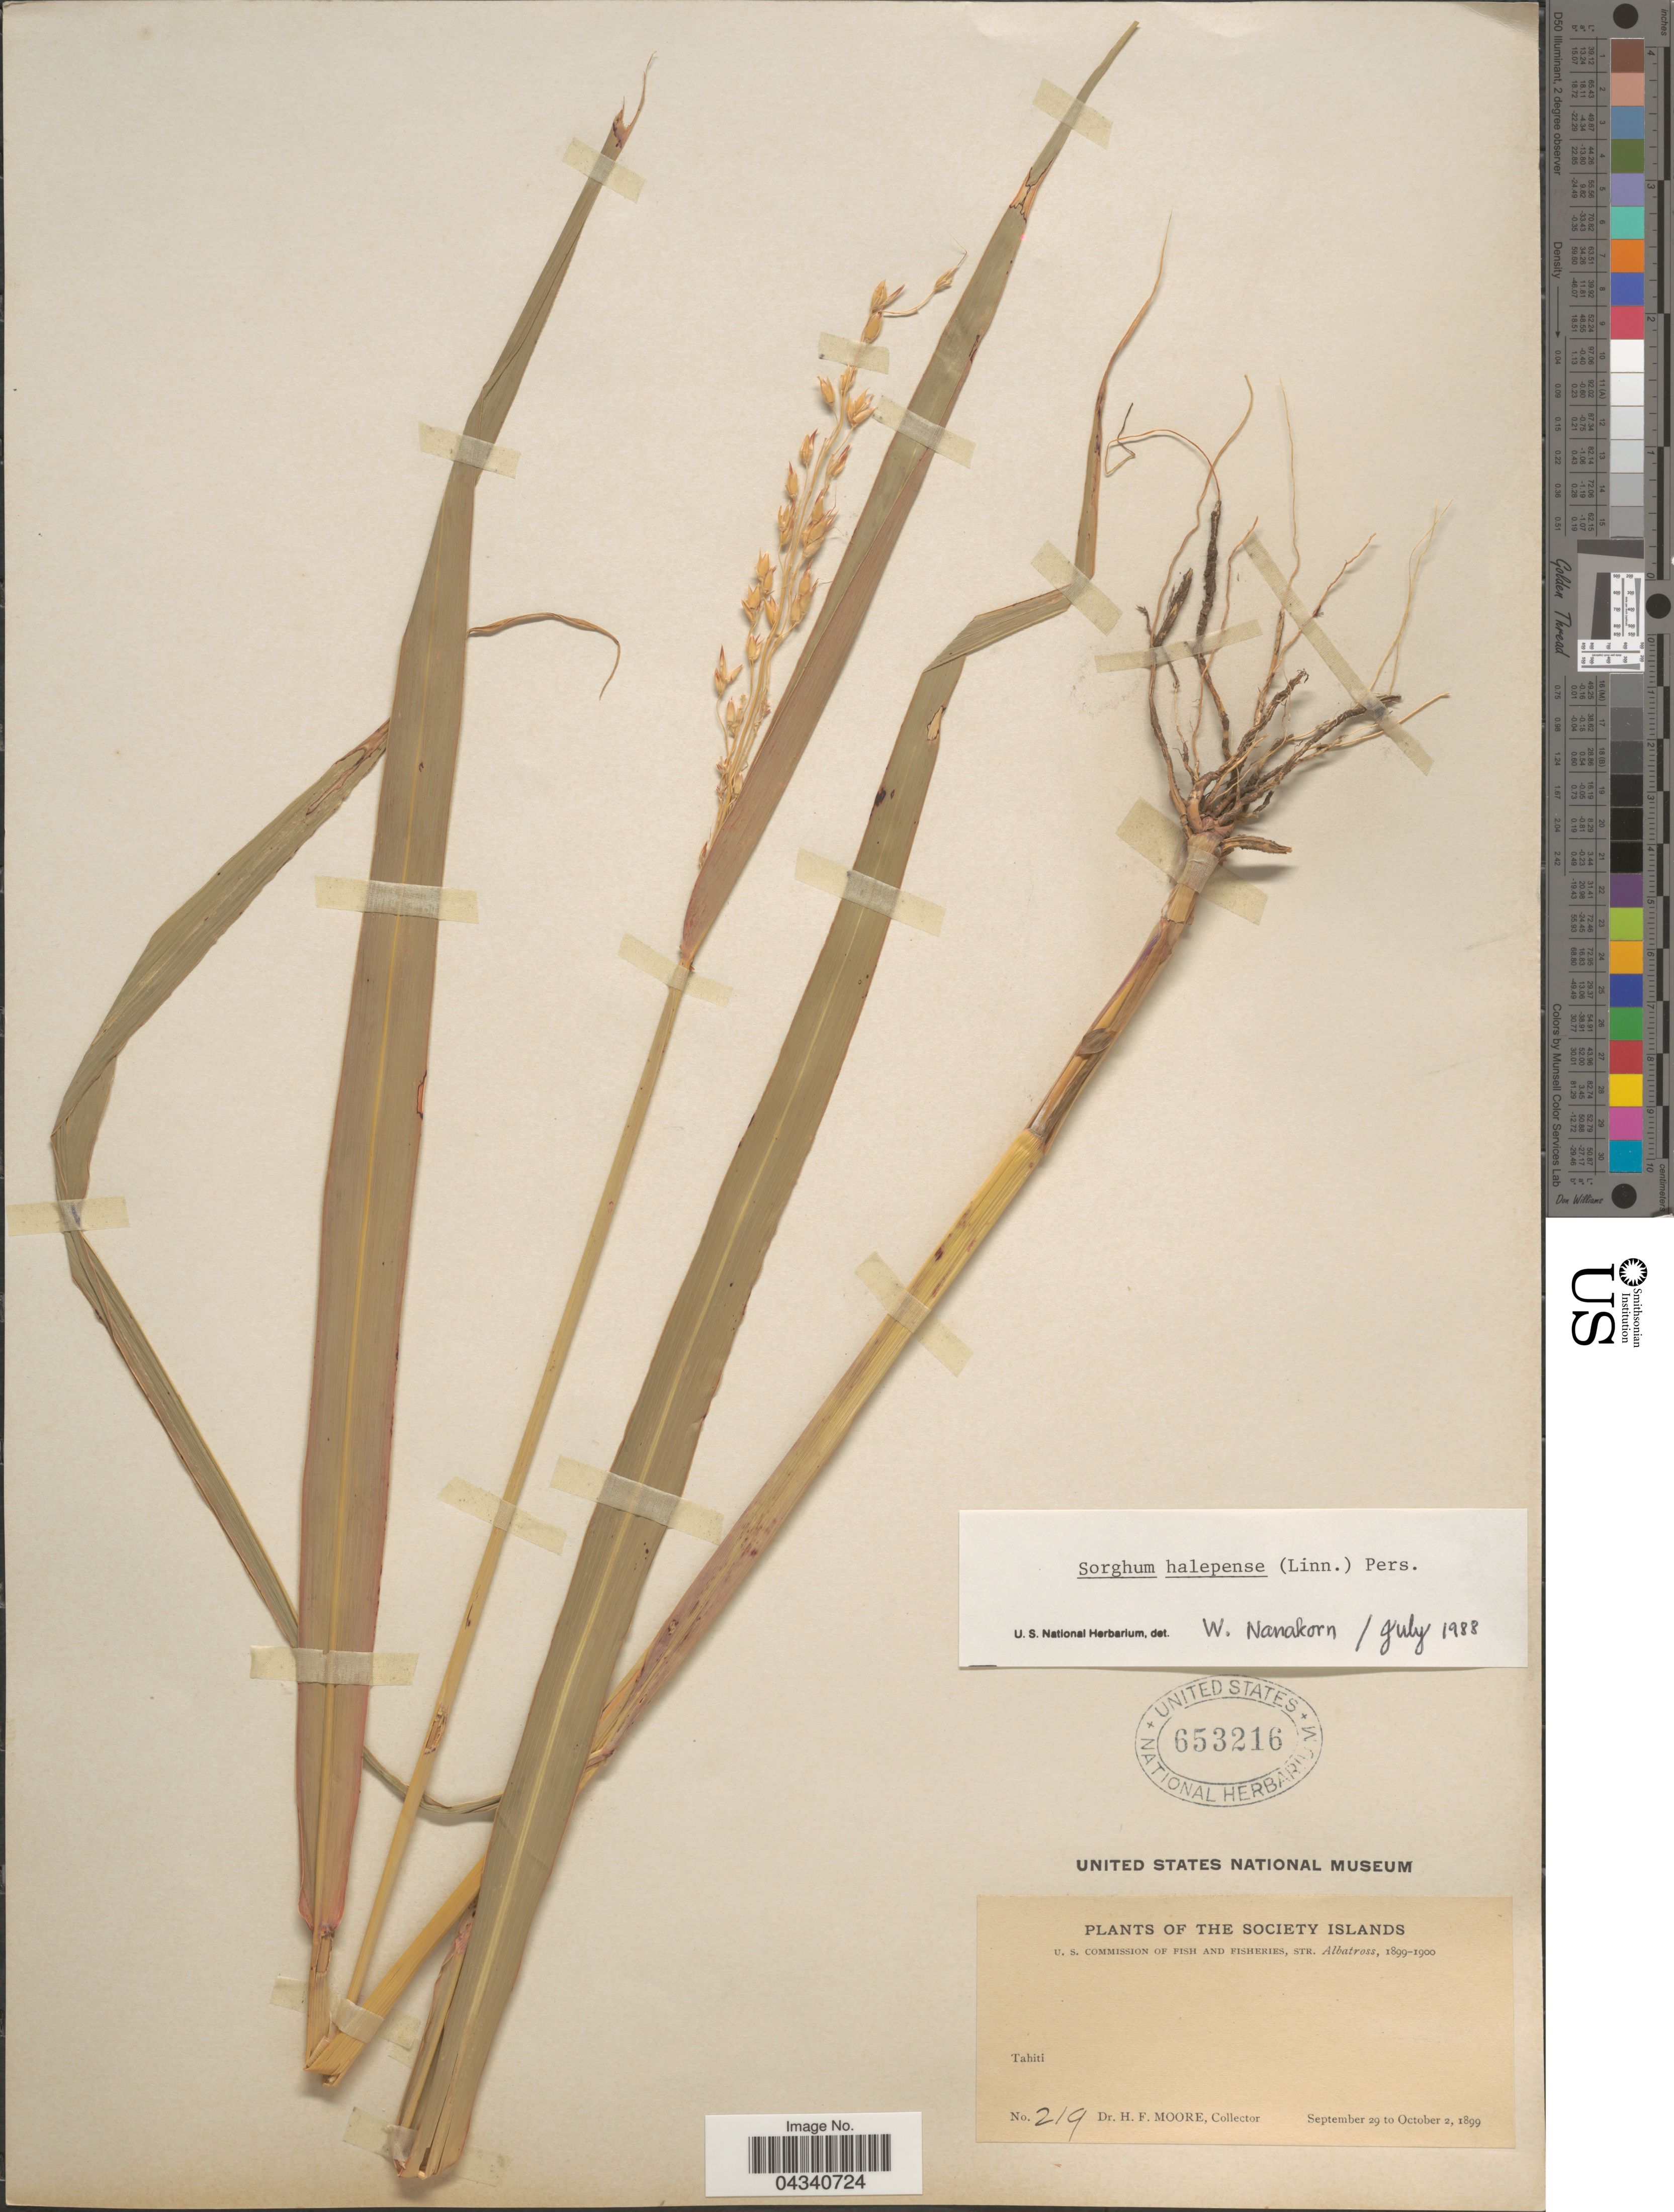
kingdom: Plantae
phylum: Tracheophyta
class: Liliopsida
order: Poales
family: Poaceae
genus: Sorghum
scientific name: Sorghum halepense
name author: (L.) Pers.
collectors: H. F. Moore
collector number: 219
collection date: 1899-09-29/1899-10-02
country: French Polynesia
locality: Society Island. Tahiti.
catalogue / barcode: US 653216